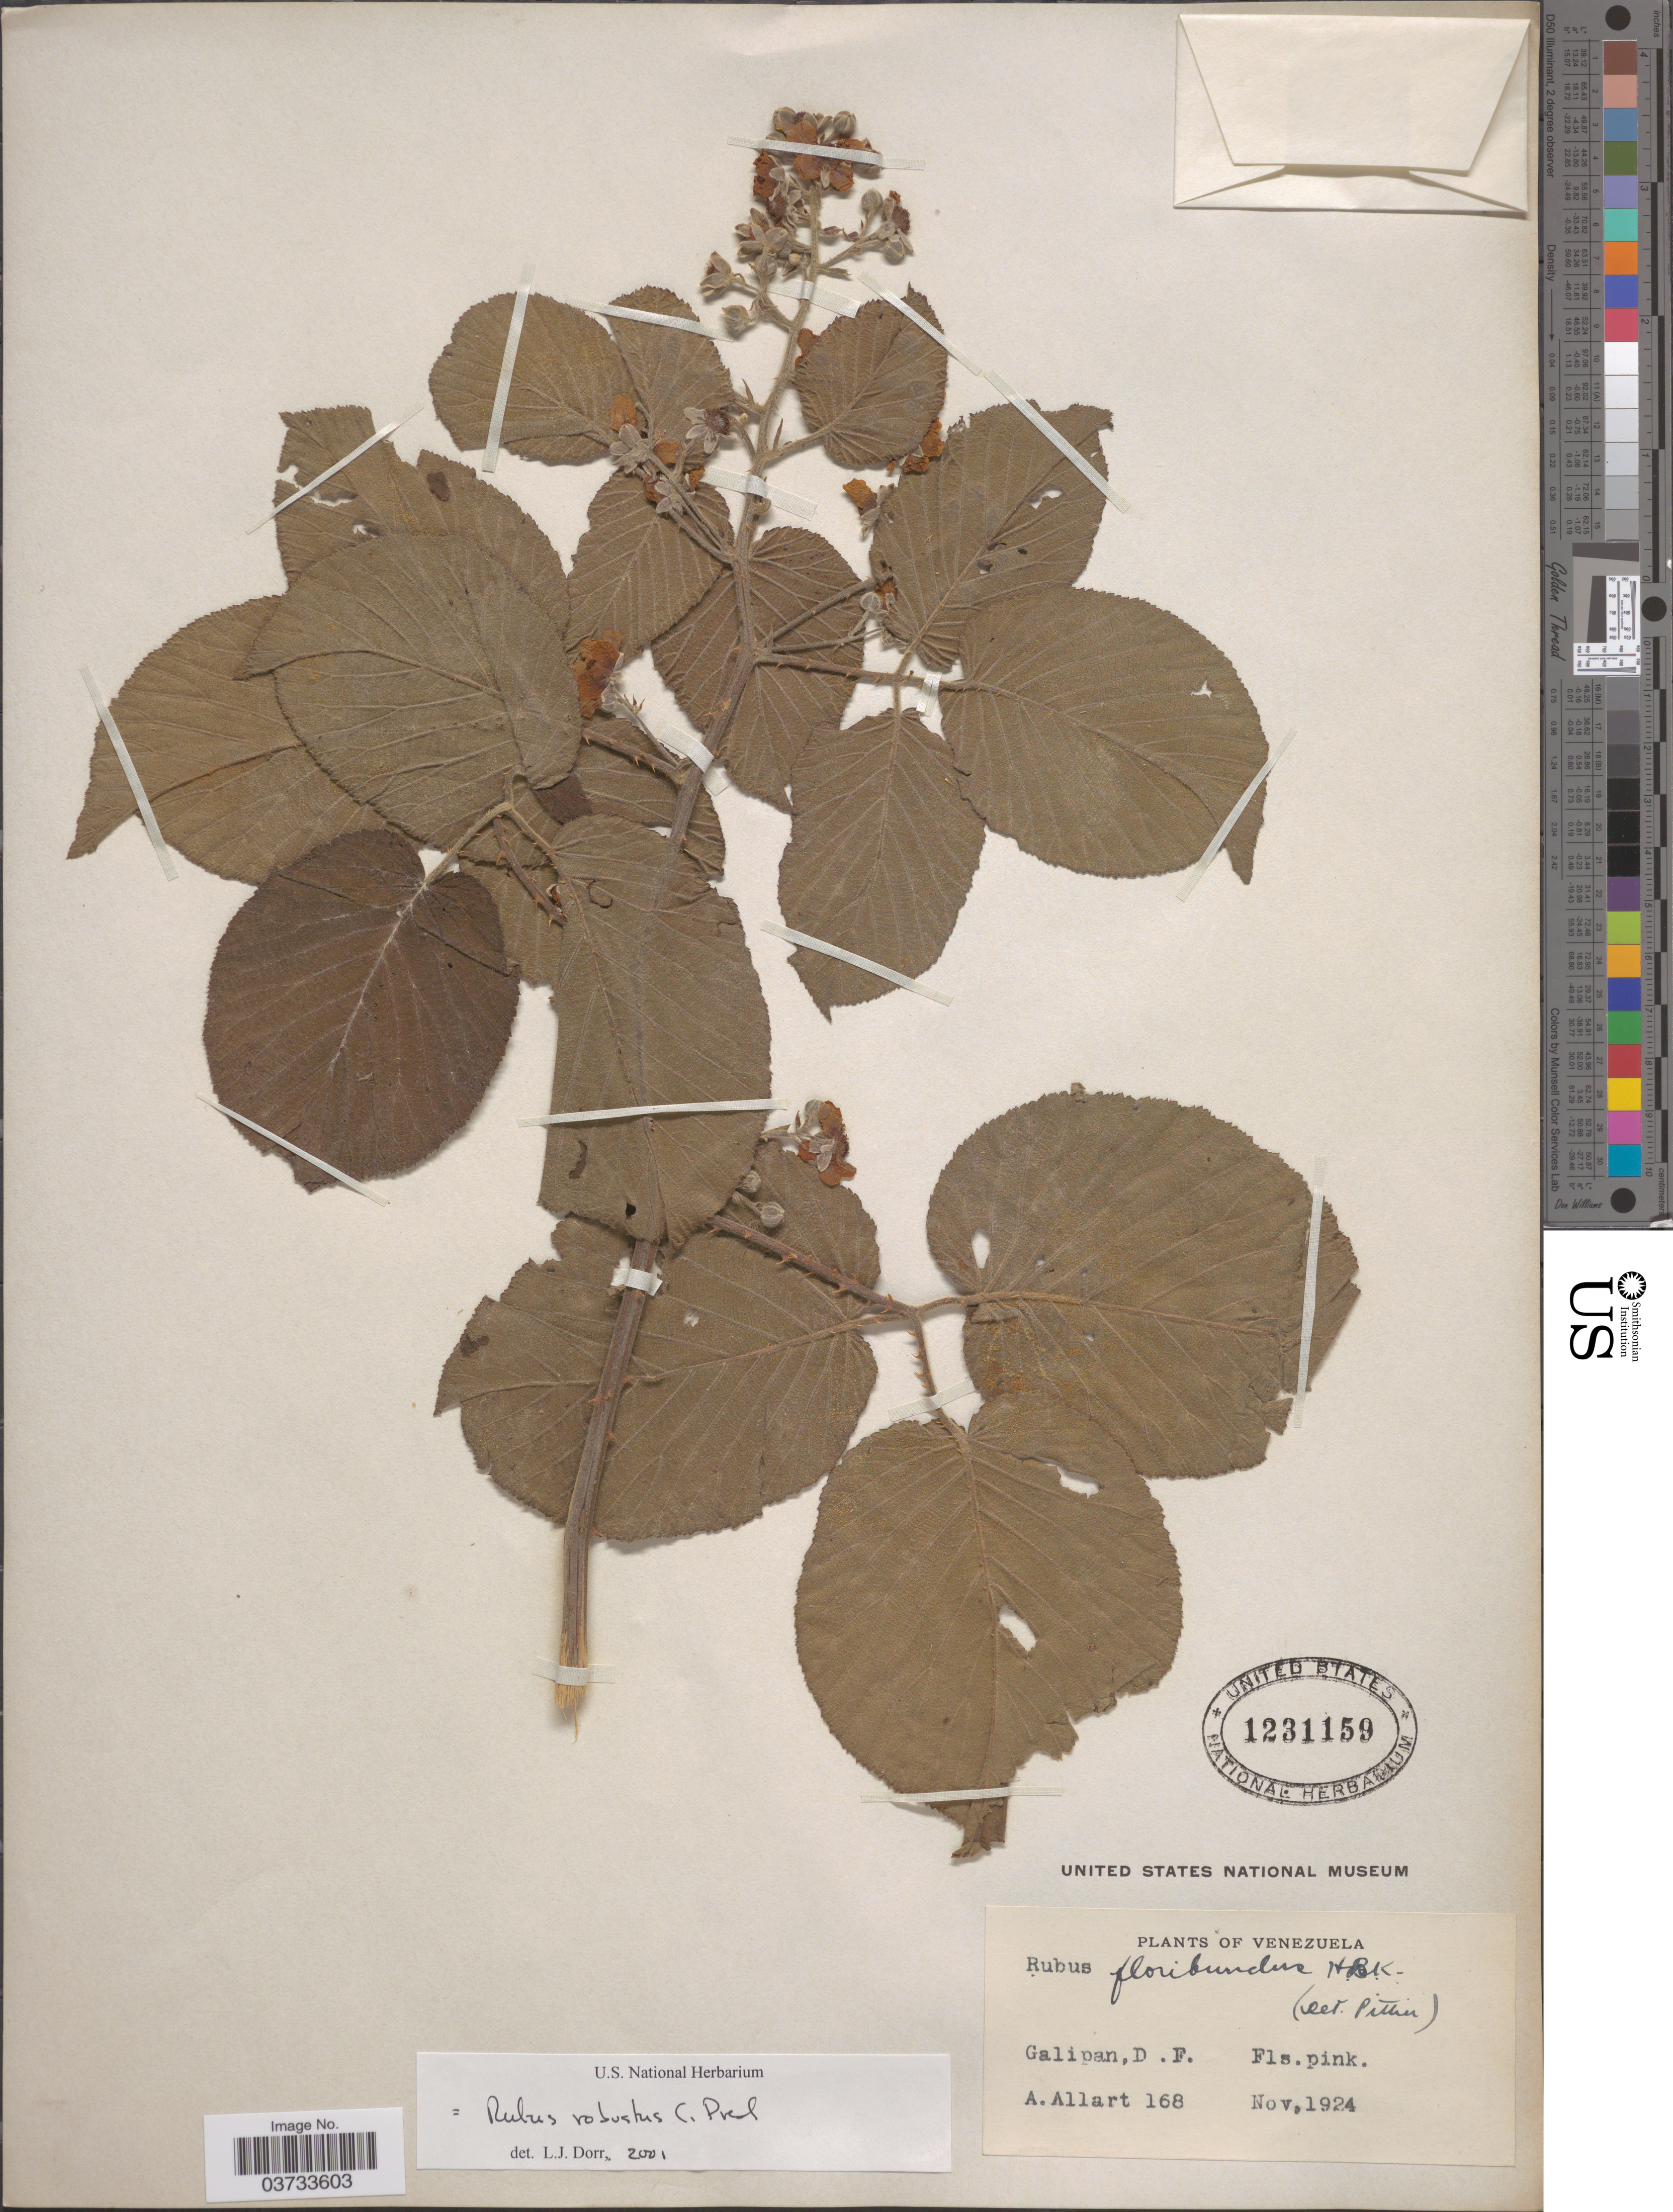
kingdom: Plantae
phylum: Tracheophyta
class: Magnoliopsida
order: Rosales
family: Rosaceae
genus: Rubus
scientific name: Rubus robustus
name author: C. Presl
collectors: A. Allart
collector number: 168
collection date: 1924-11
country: Venezuela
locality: Galipan,D. F.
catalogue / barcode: US 1231159